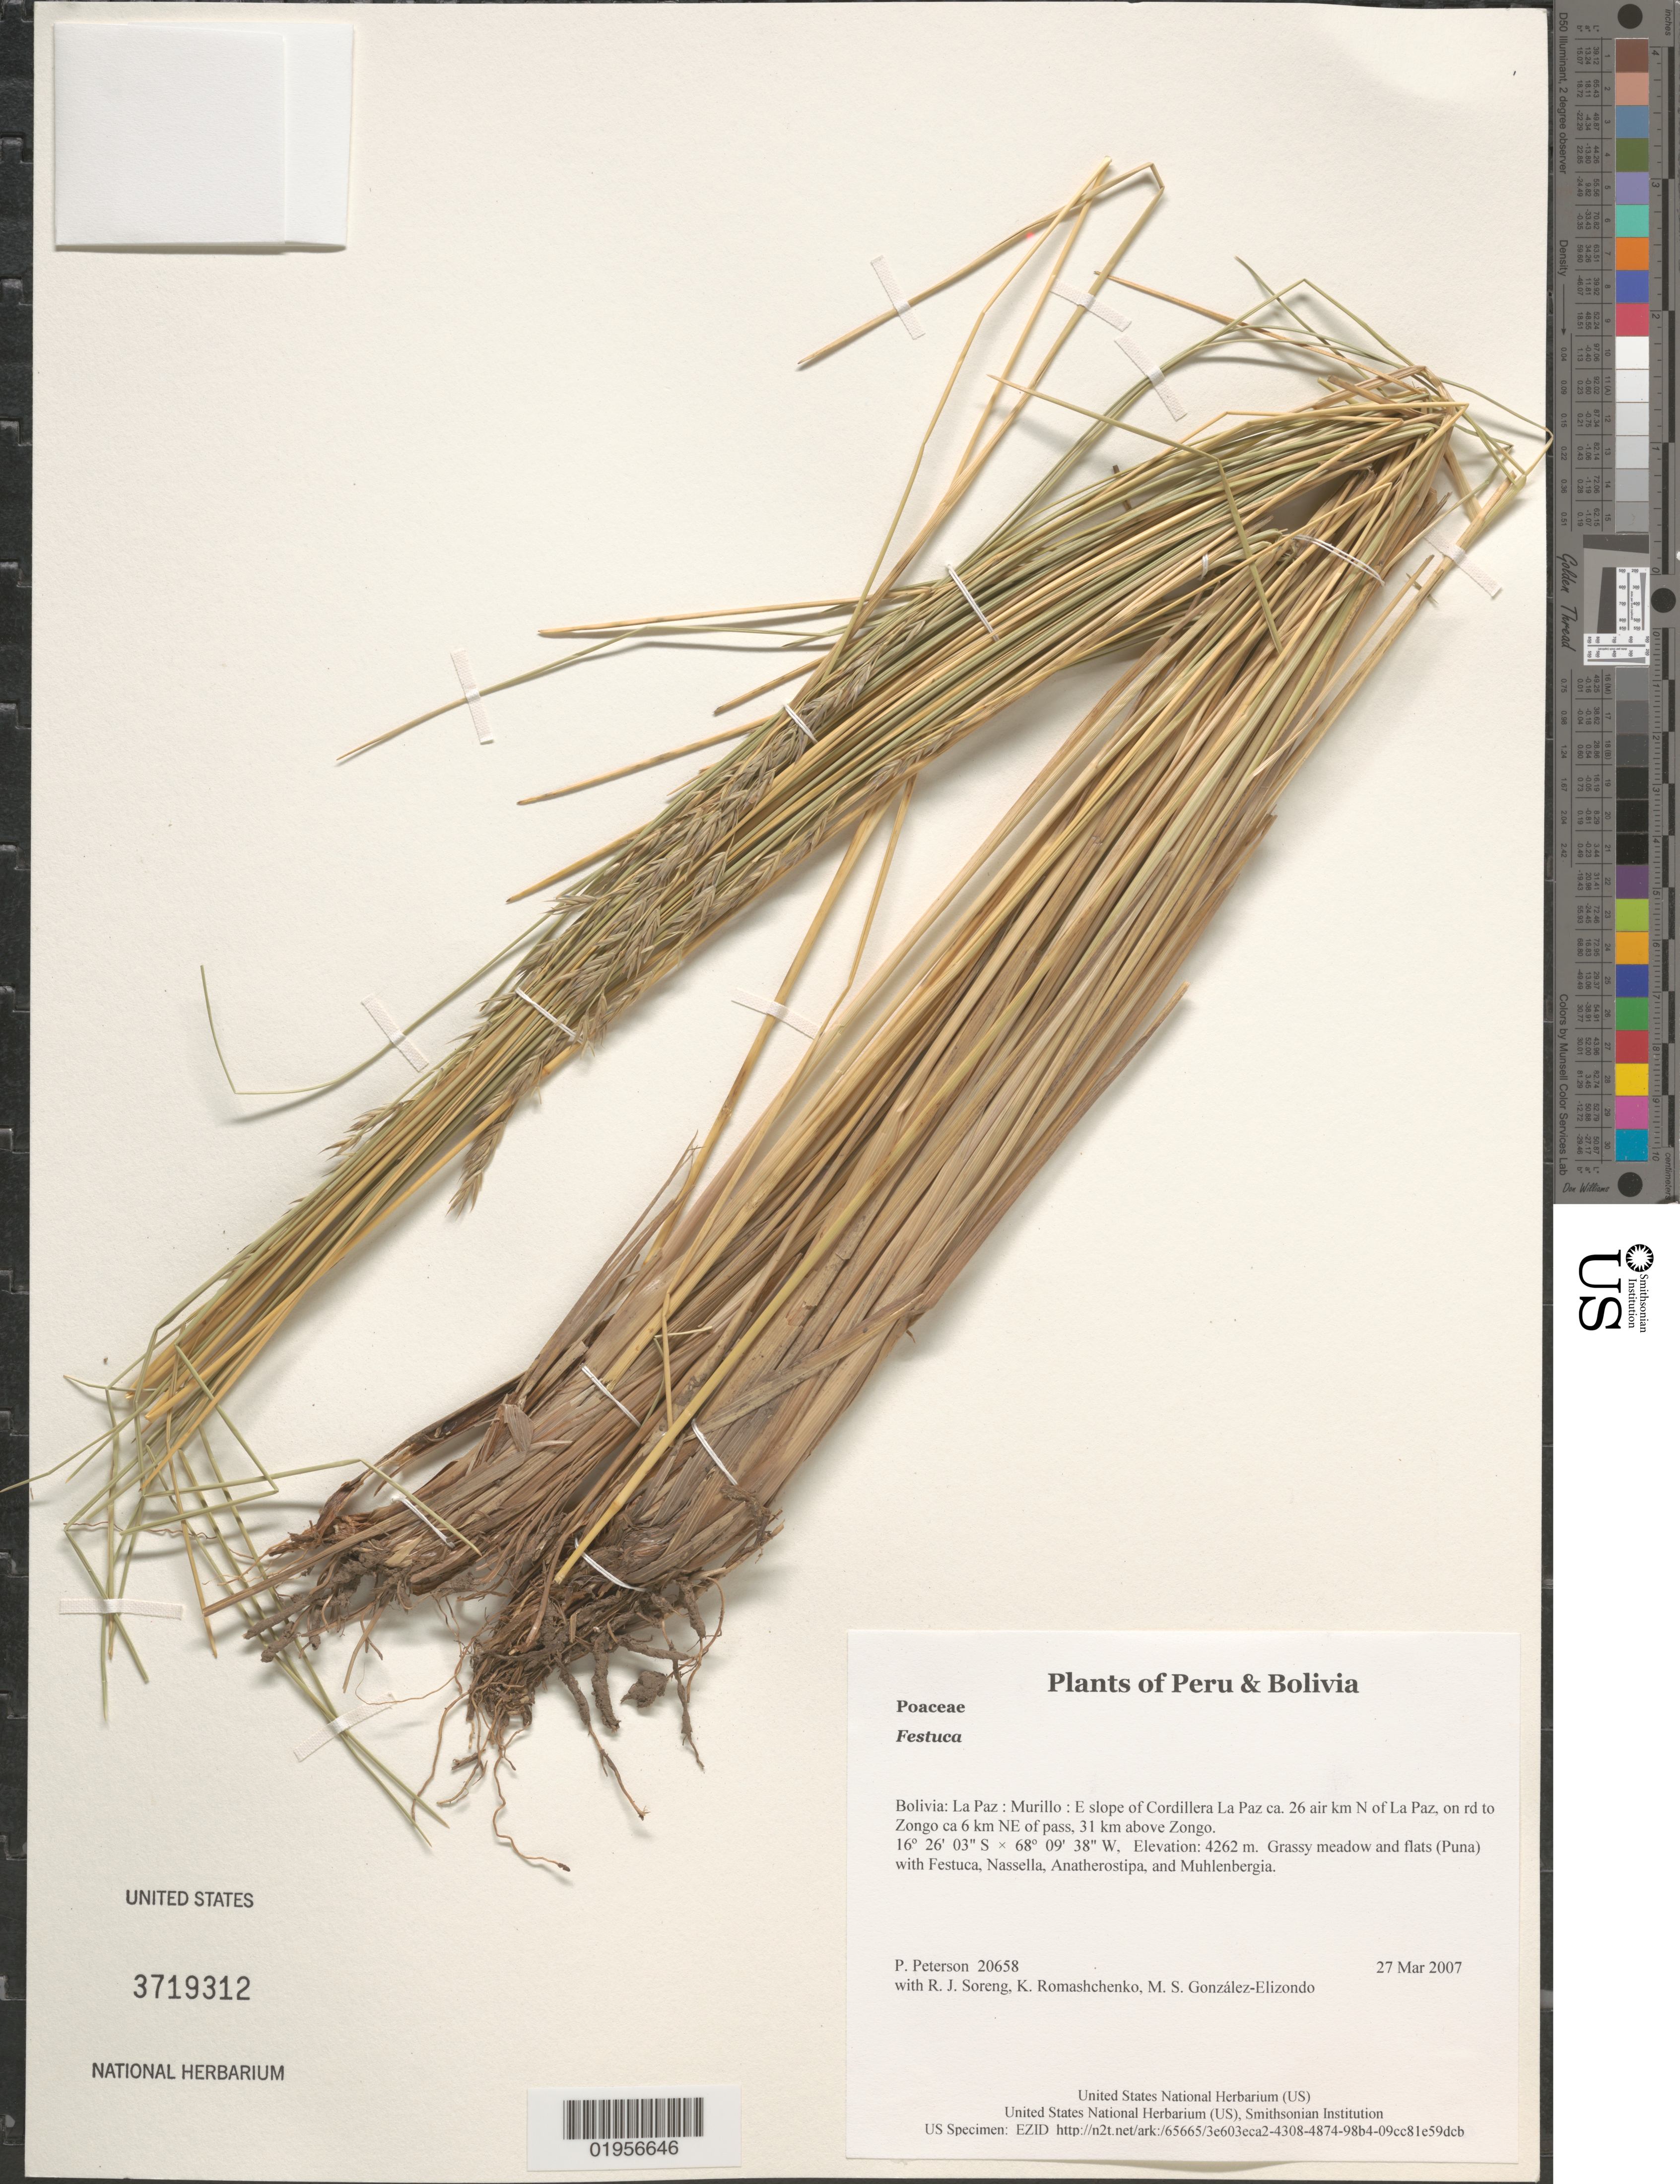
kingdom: Plantae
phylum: Tracheophyta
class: Liliopsida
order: Poales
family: Poaceae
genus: Festuca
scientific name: Festuca sp.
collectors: P. M. Peterson, R. J. Soreng, K. Romashchenko & M. S. González-Elizondo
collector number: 20658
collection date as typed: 27 Mar 2007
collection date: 2007-03-27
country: Bolivia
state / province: La Paz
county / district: Murillo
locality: E slope of Cordillera La Paz ca. 26 air km N of La Paz, on rd to Zongo ca 6 km NE of pass, 31 km above Zongo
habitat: Grassy meadow and flats (Puna) with Festuca, Nassella, Anatherostipa, and Muhlenbergia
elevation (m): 4262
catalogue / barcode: US 3719312